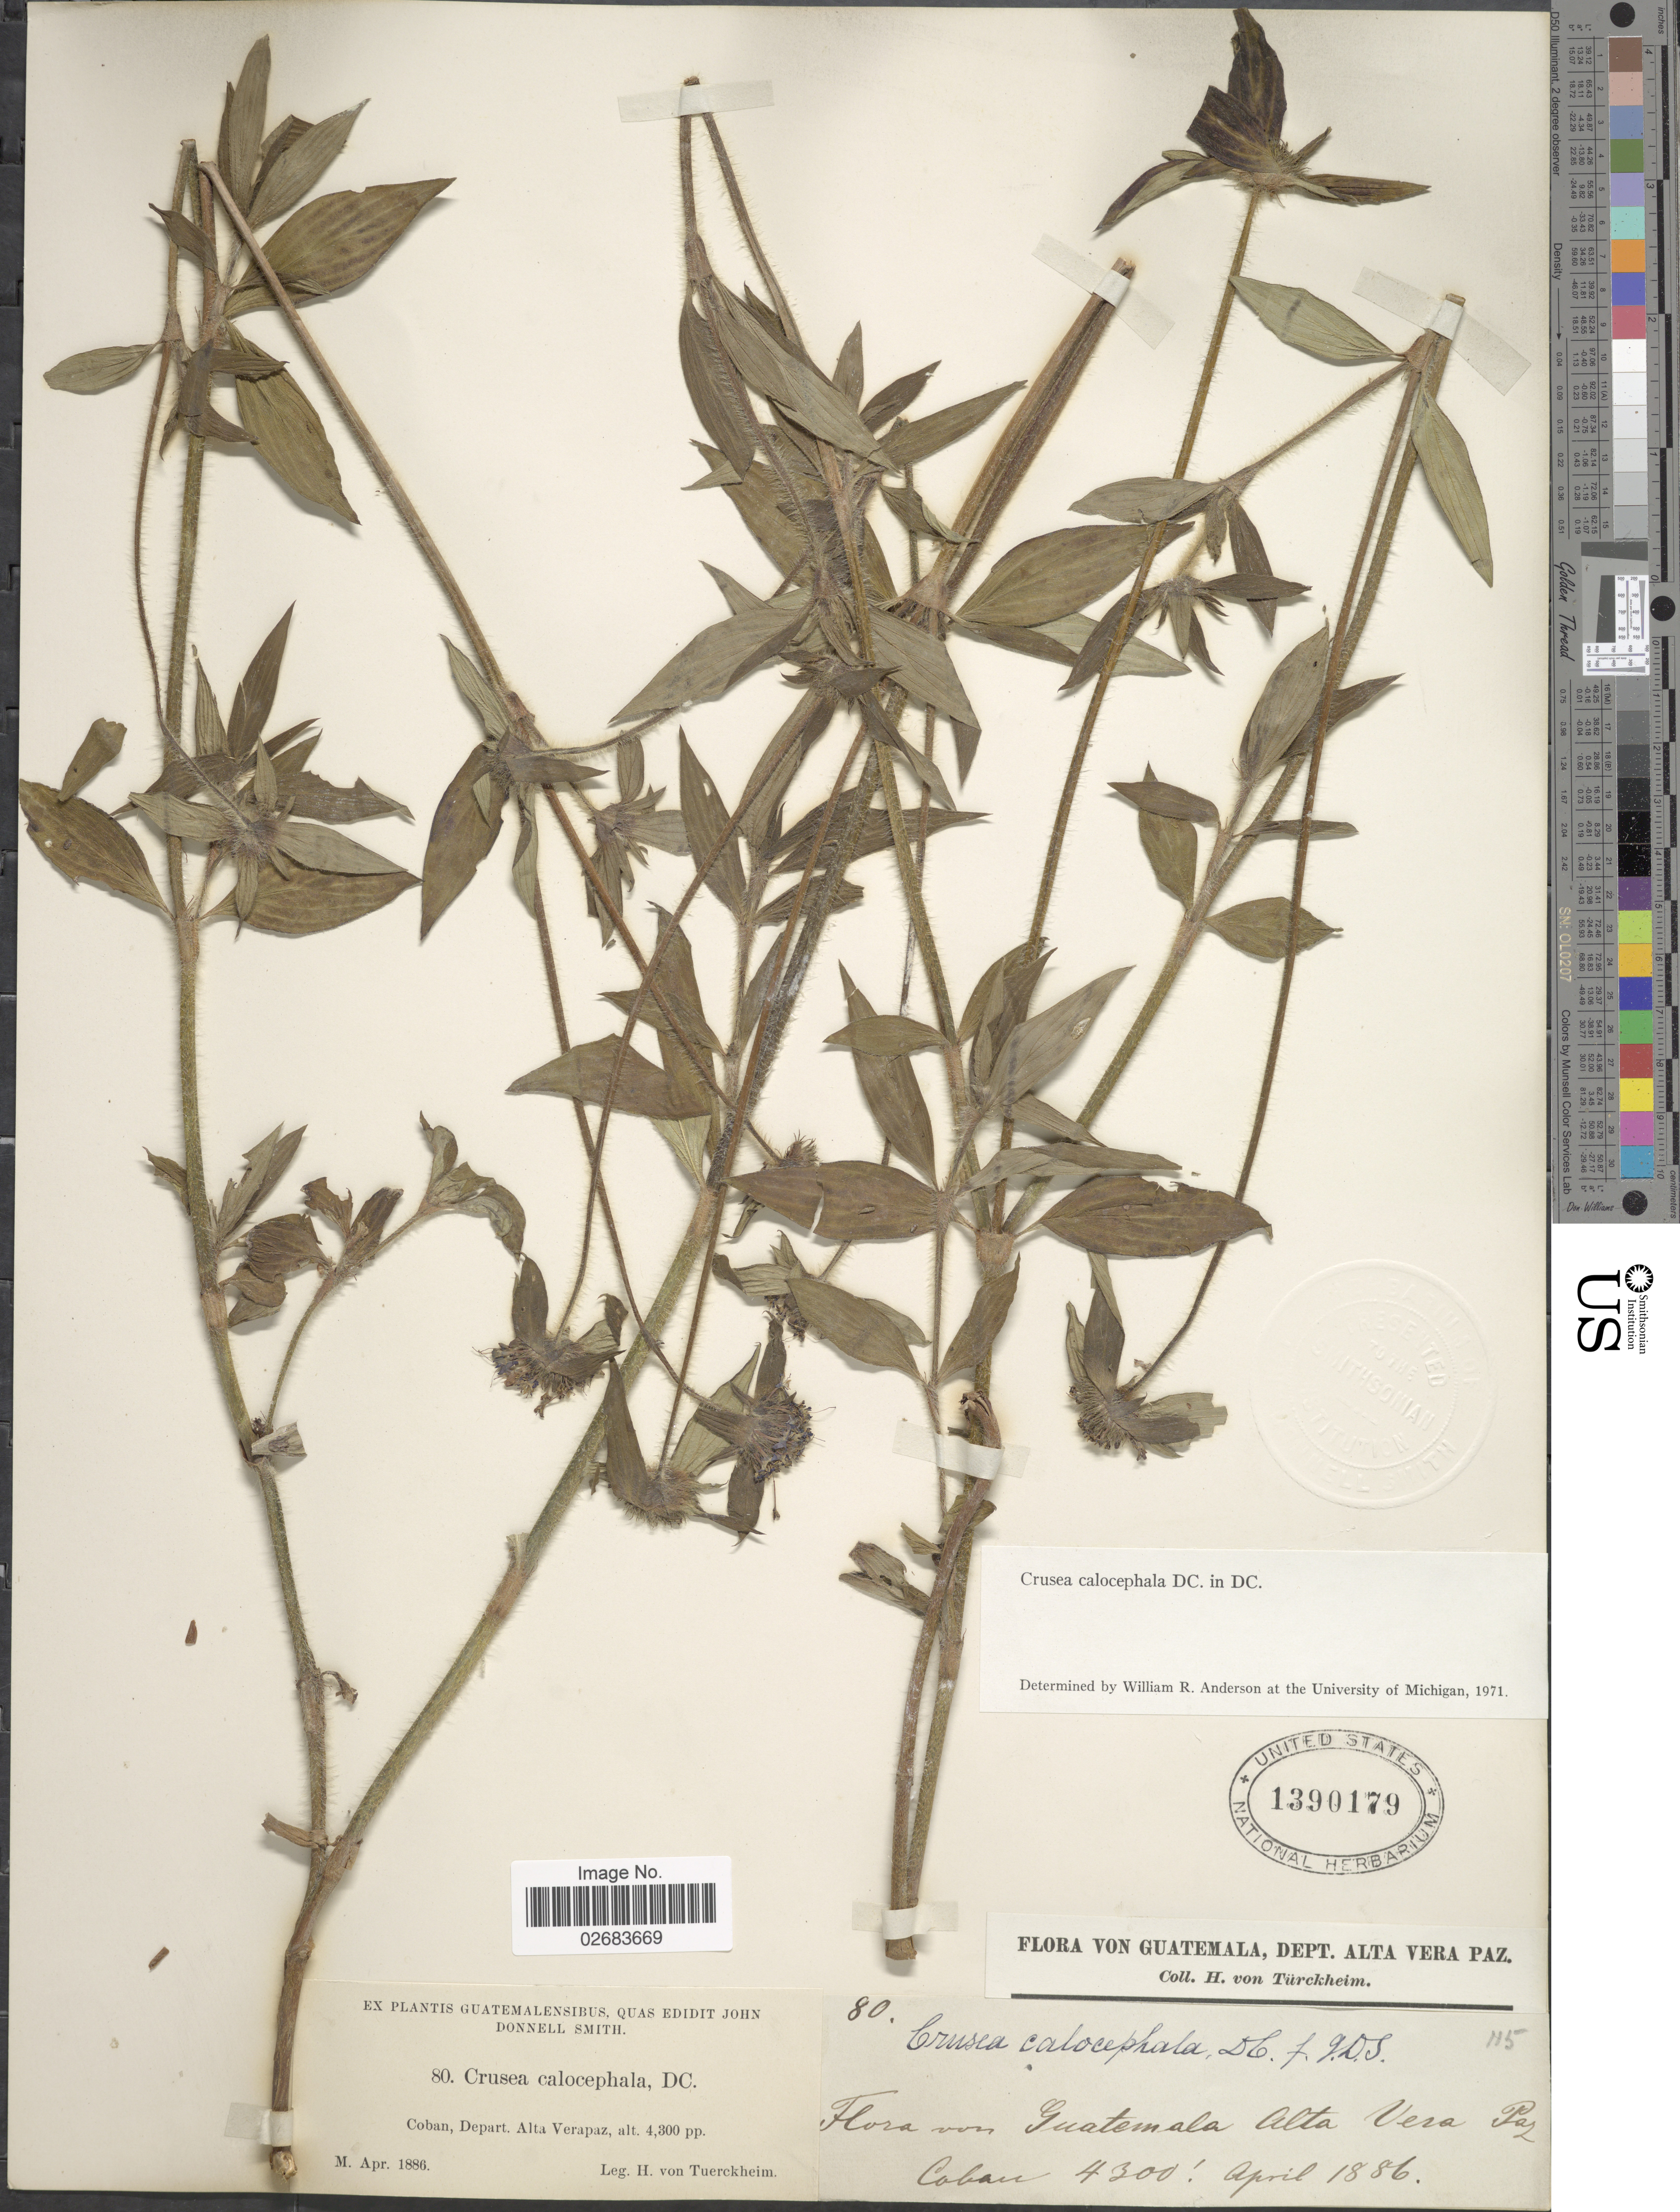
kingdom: Plantae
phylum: Tracheophyta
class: Magnoliopsida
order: Gentianales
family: Rubiaceae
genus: Crusea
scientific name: Crusea calocephala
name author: DC.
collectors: H. von Türckheim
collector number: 80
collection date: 1886-04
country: Guatemala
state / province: Alta Verapaz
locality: Coban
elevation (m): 1311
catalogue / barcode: US 1390179